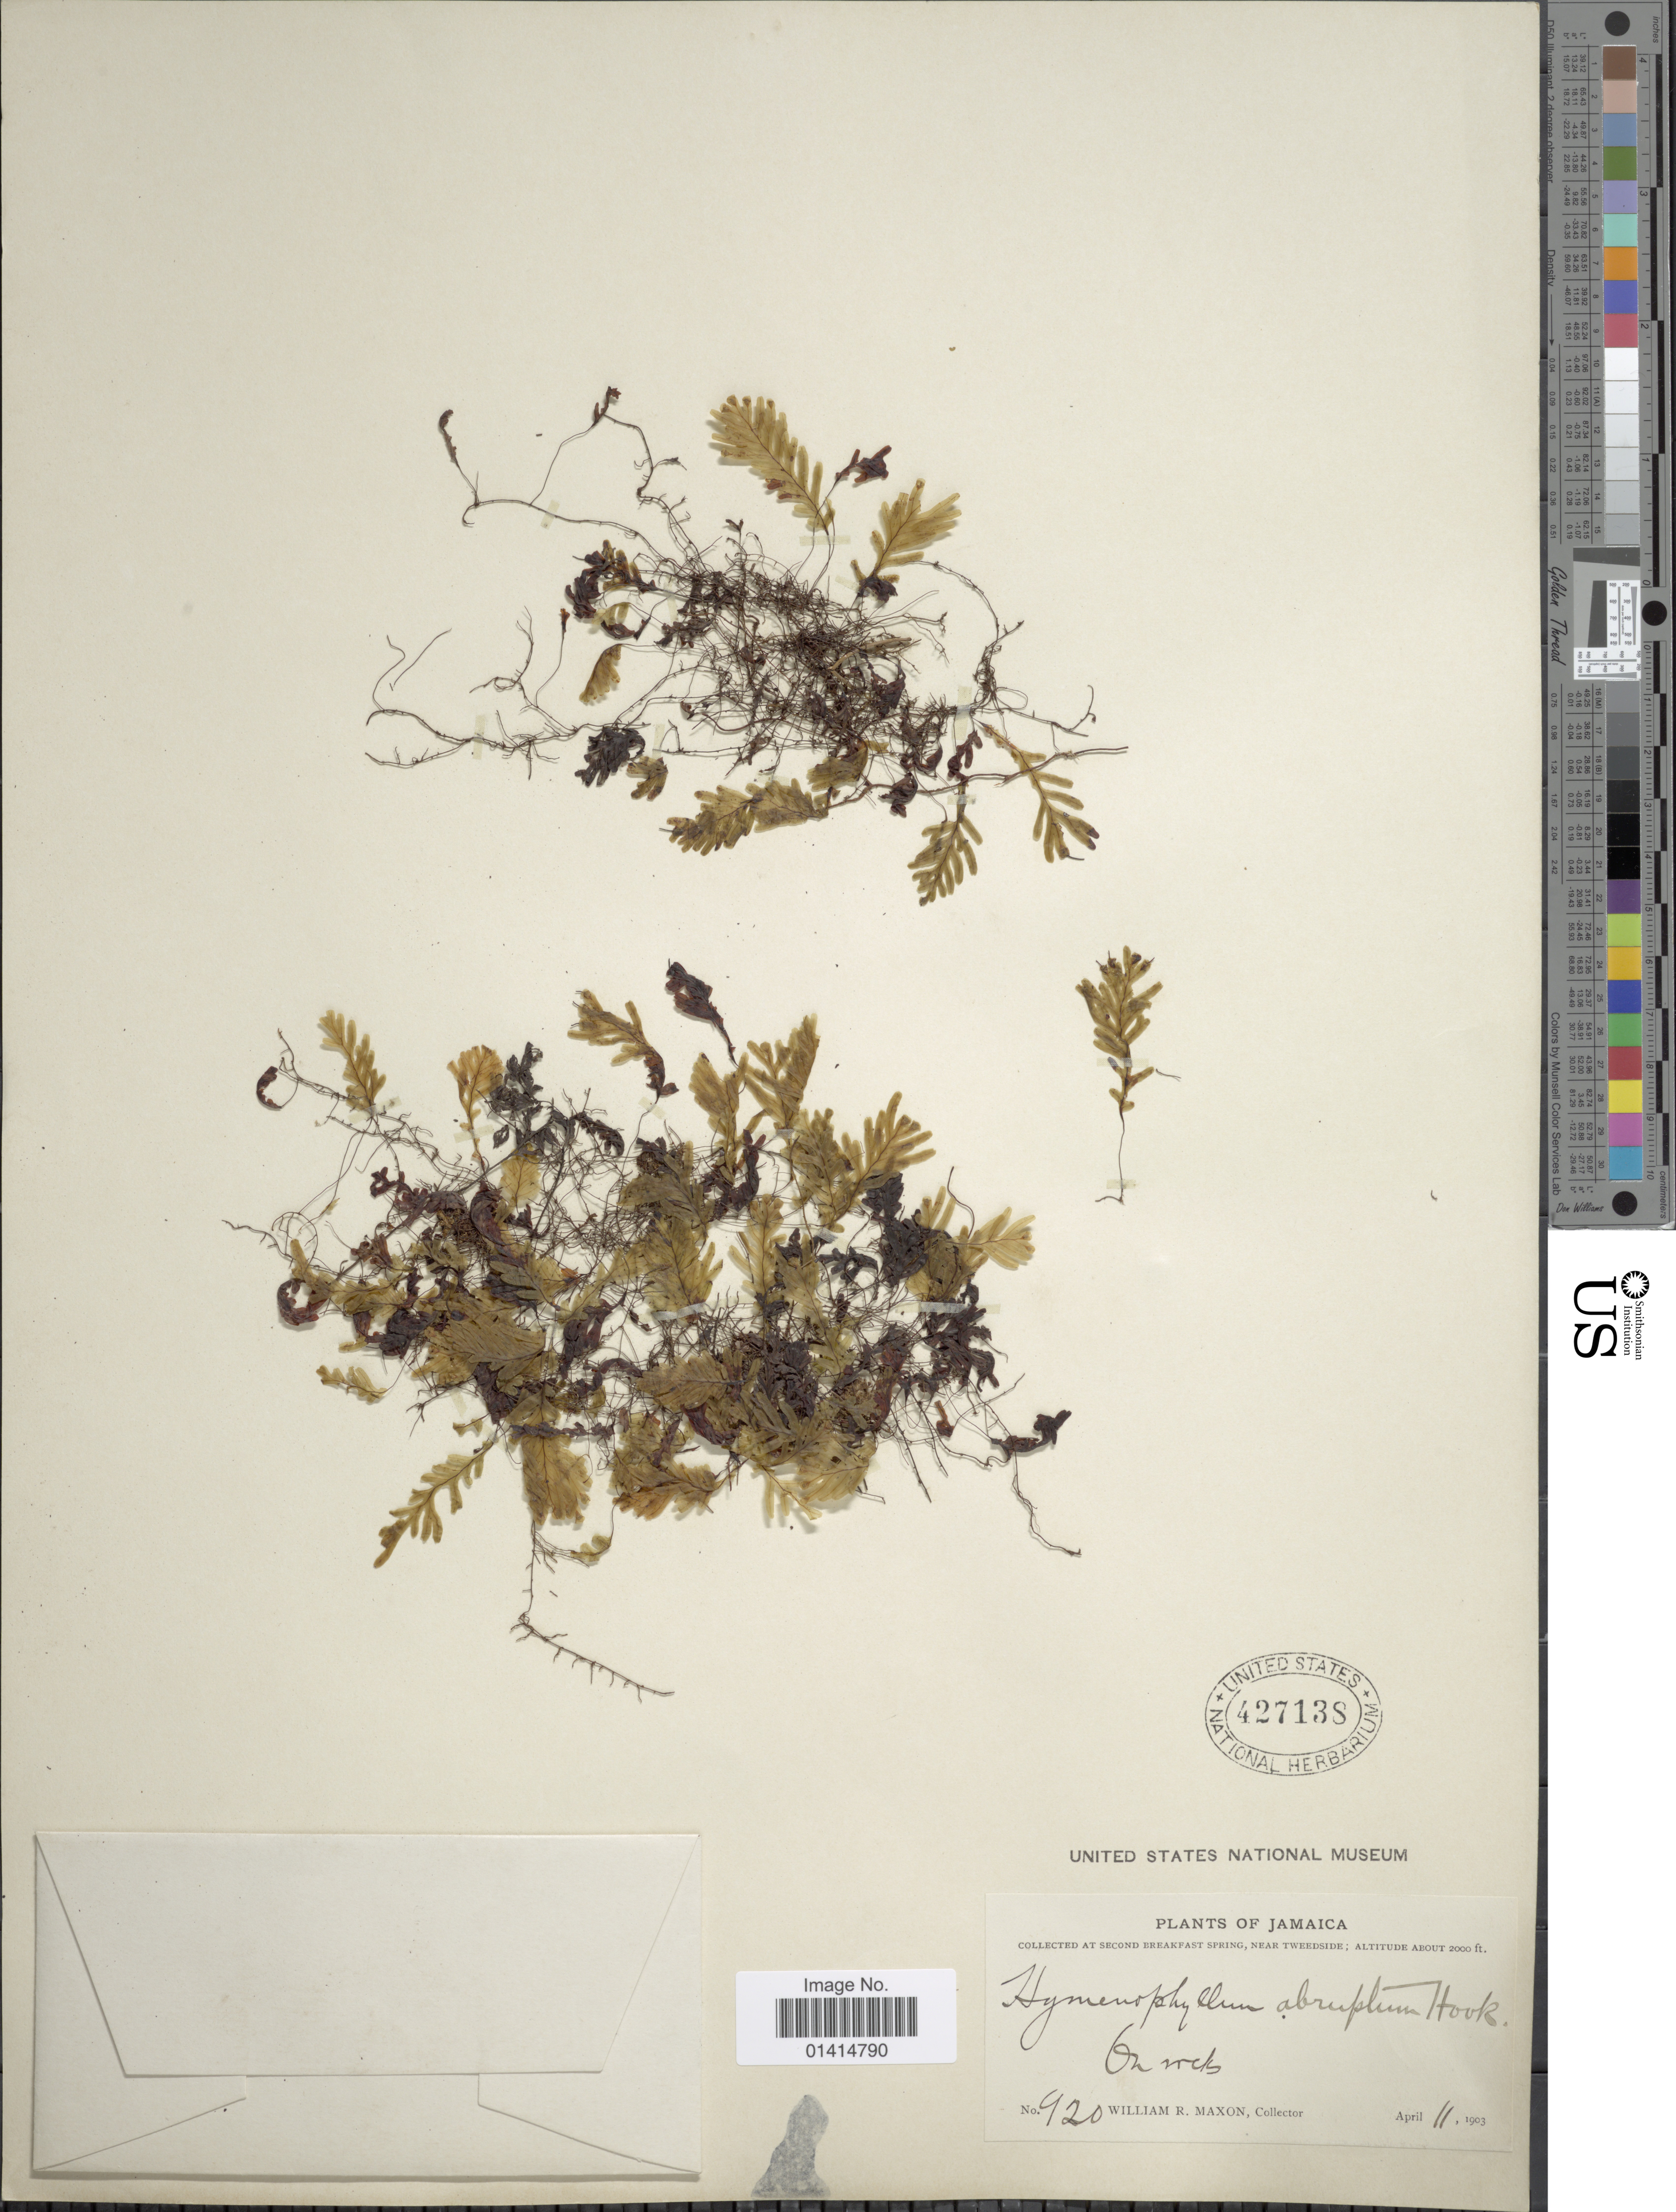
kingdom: Plantae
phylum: Tracheophyta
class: Polypodiopsida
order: Hymenophyllales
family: Hymenophyllaceae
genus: Hymenophyllum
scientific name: Hymenophyllum abruptum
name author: Hook.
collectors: W. R. Maxon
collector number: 920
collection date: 1903-04-11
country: Jamaica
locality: At second breakfast spring, near Tweeside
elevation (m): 610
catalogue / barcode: US 427138